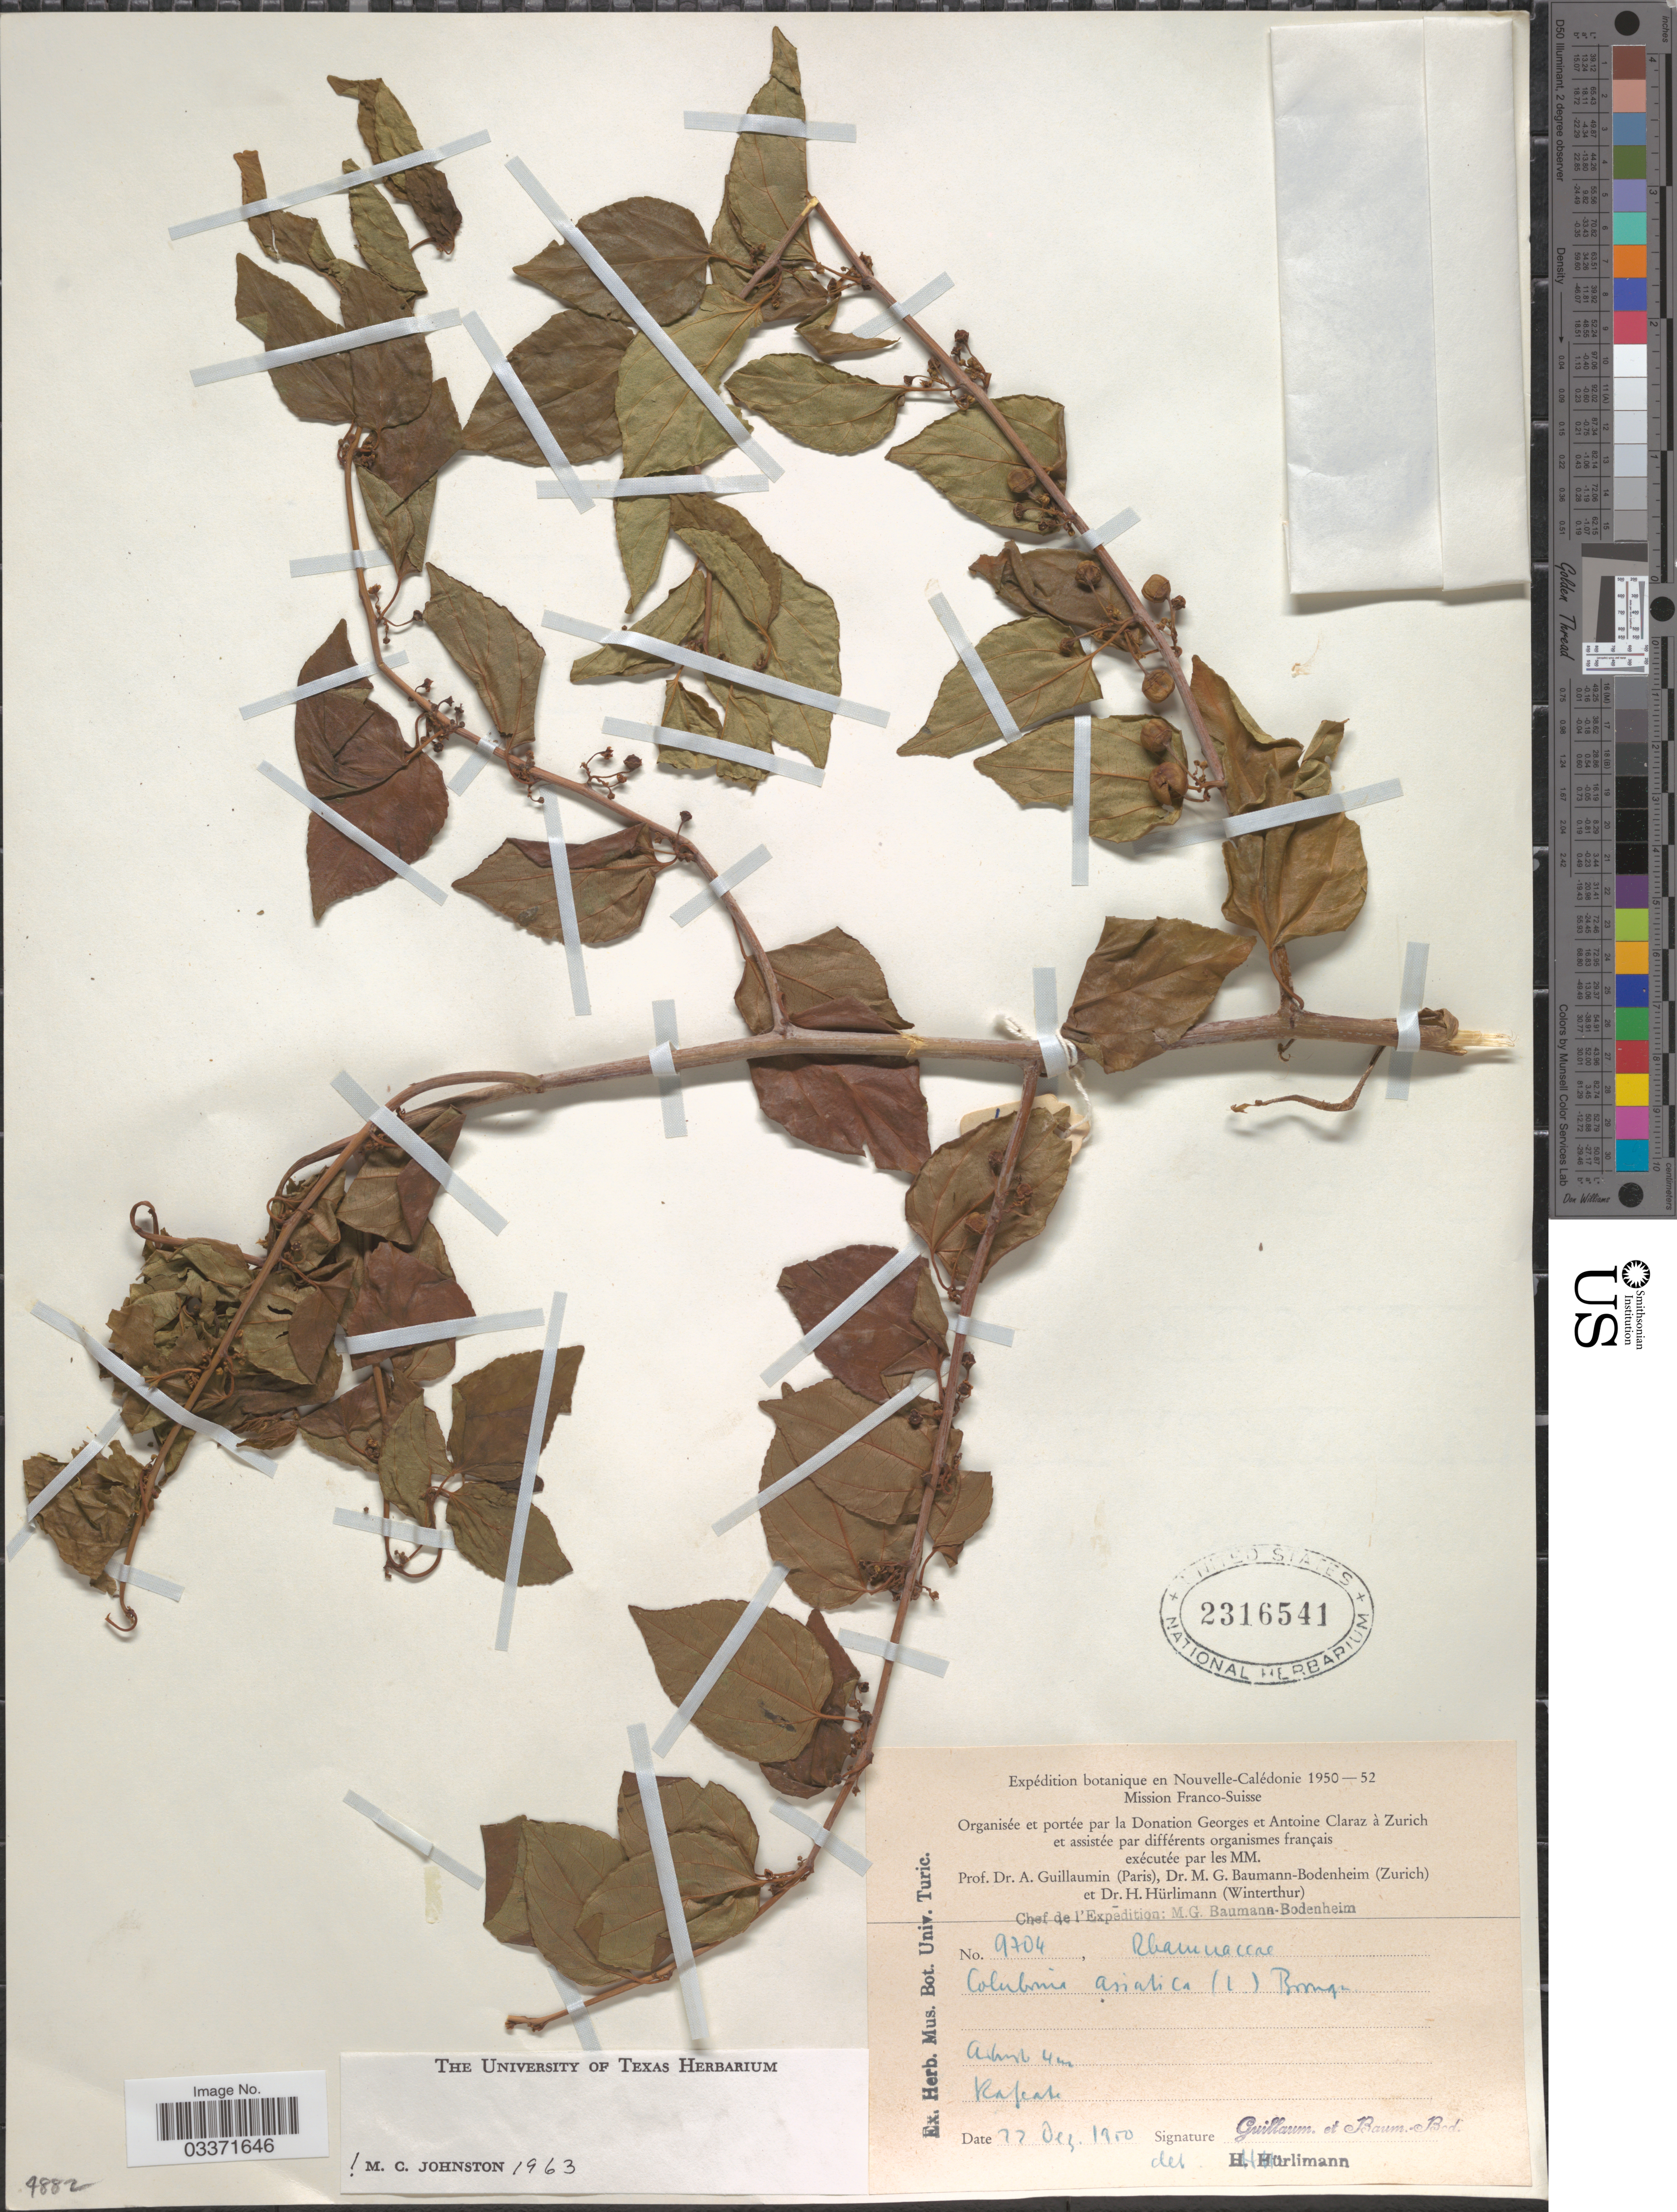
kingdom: Plantae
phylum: Tracheophyta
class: Magnoliopsida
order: Rosales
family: Rhamnaceae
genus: Colubrina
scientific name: Colubrina asiatica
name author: (L.) Brongn.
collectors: A. Guillaumin & M. G. Baumann-Bodenheim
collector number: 9704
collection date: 1950-12-22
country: New Caledonia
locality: Rafeak [interpreted].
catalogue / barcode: US 2316541